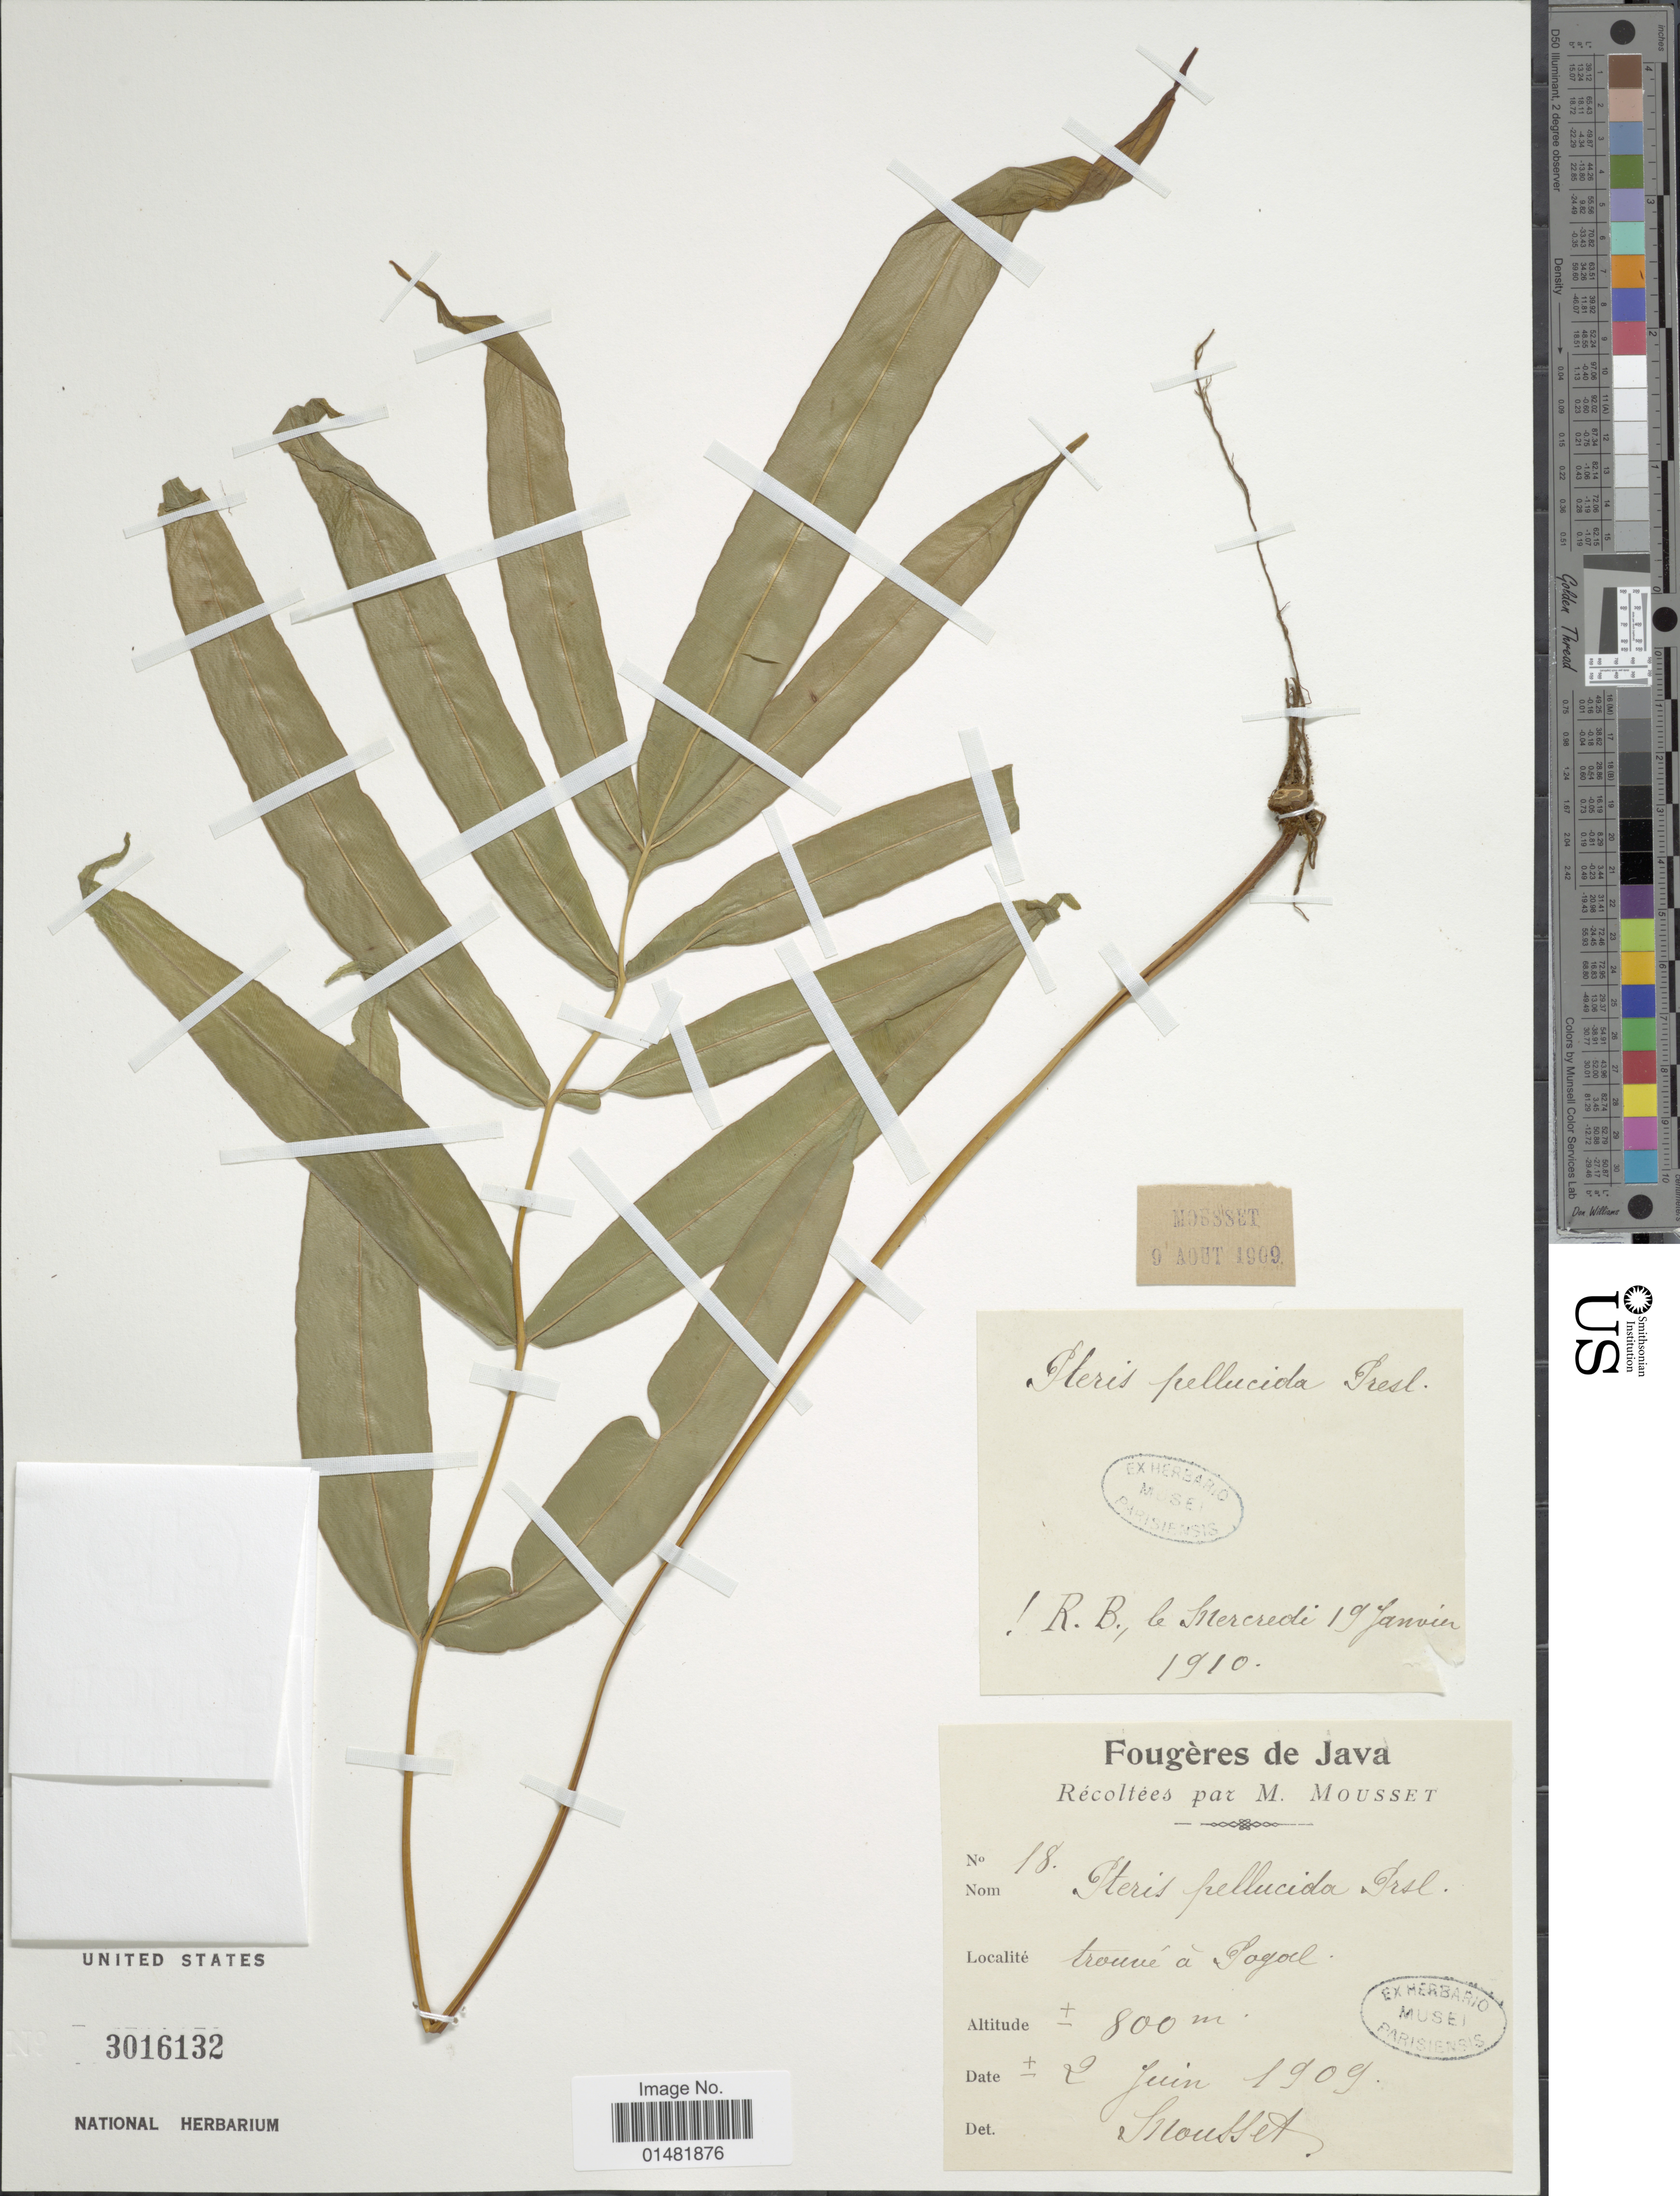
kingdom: Plantae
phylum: Tracheophyta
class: Polypodiopsida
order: Polypodiales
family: Pteridaceae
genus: Pteris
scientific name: Pteris pellucida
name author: C. Presl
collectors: Mousset, --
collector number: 18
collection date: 1909-06-02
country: Indonesia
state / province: Java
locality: Trouvé a Pogal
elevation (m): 800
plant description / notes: Corrected "Trouvé a Poyal" to Trouvé a Pogal.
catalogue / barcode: US 3016132